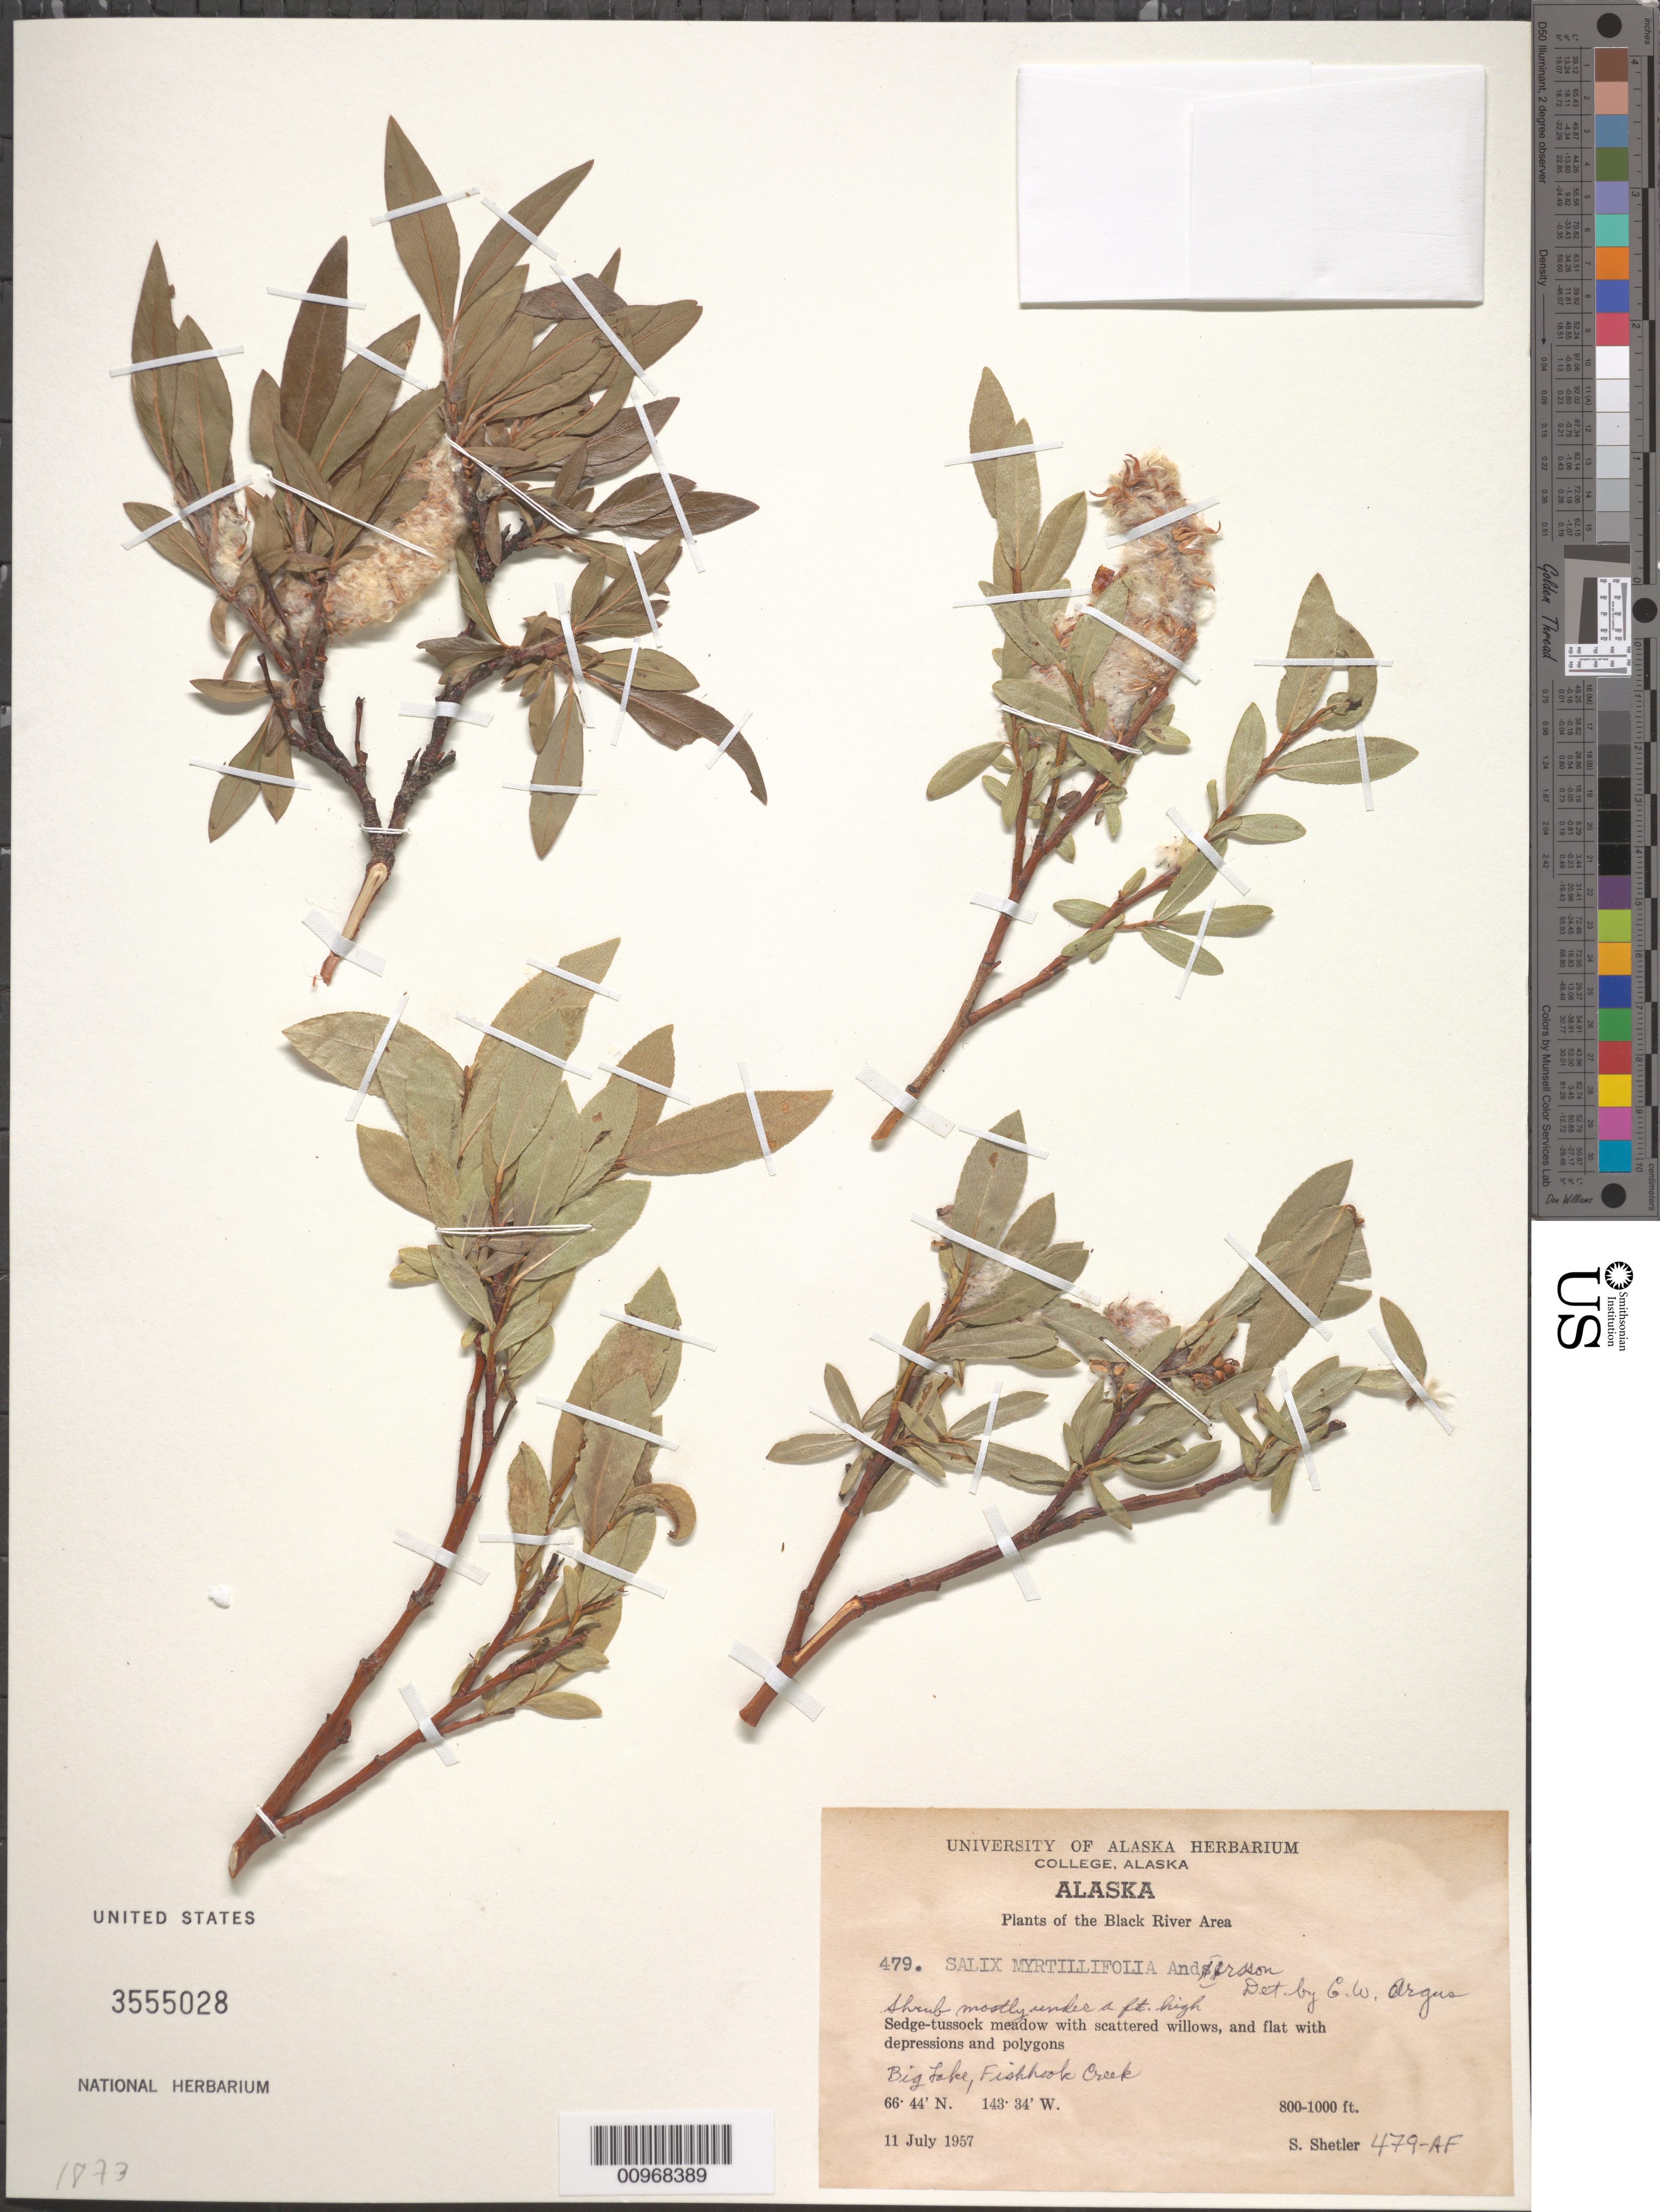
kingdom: Plantae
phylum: Tracheophyta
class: Magnoliopsida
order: Malpighiales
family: Salicaceae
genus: Salix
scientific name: Salix myrtillifolia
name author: Andersson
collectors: S. Shetler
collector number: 479-AF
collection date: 1957-07-11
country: United States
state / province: Alaska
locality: The Black River Area. Big Lake, Fishhook Creek.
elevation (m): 244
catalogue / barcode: US 3555028